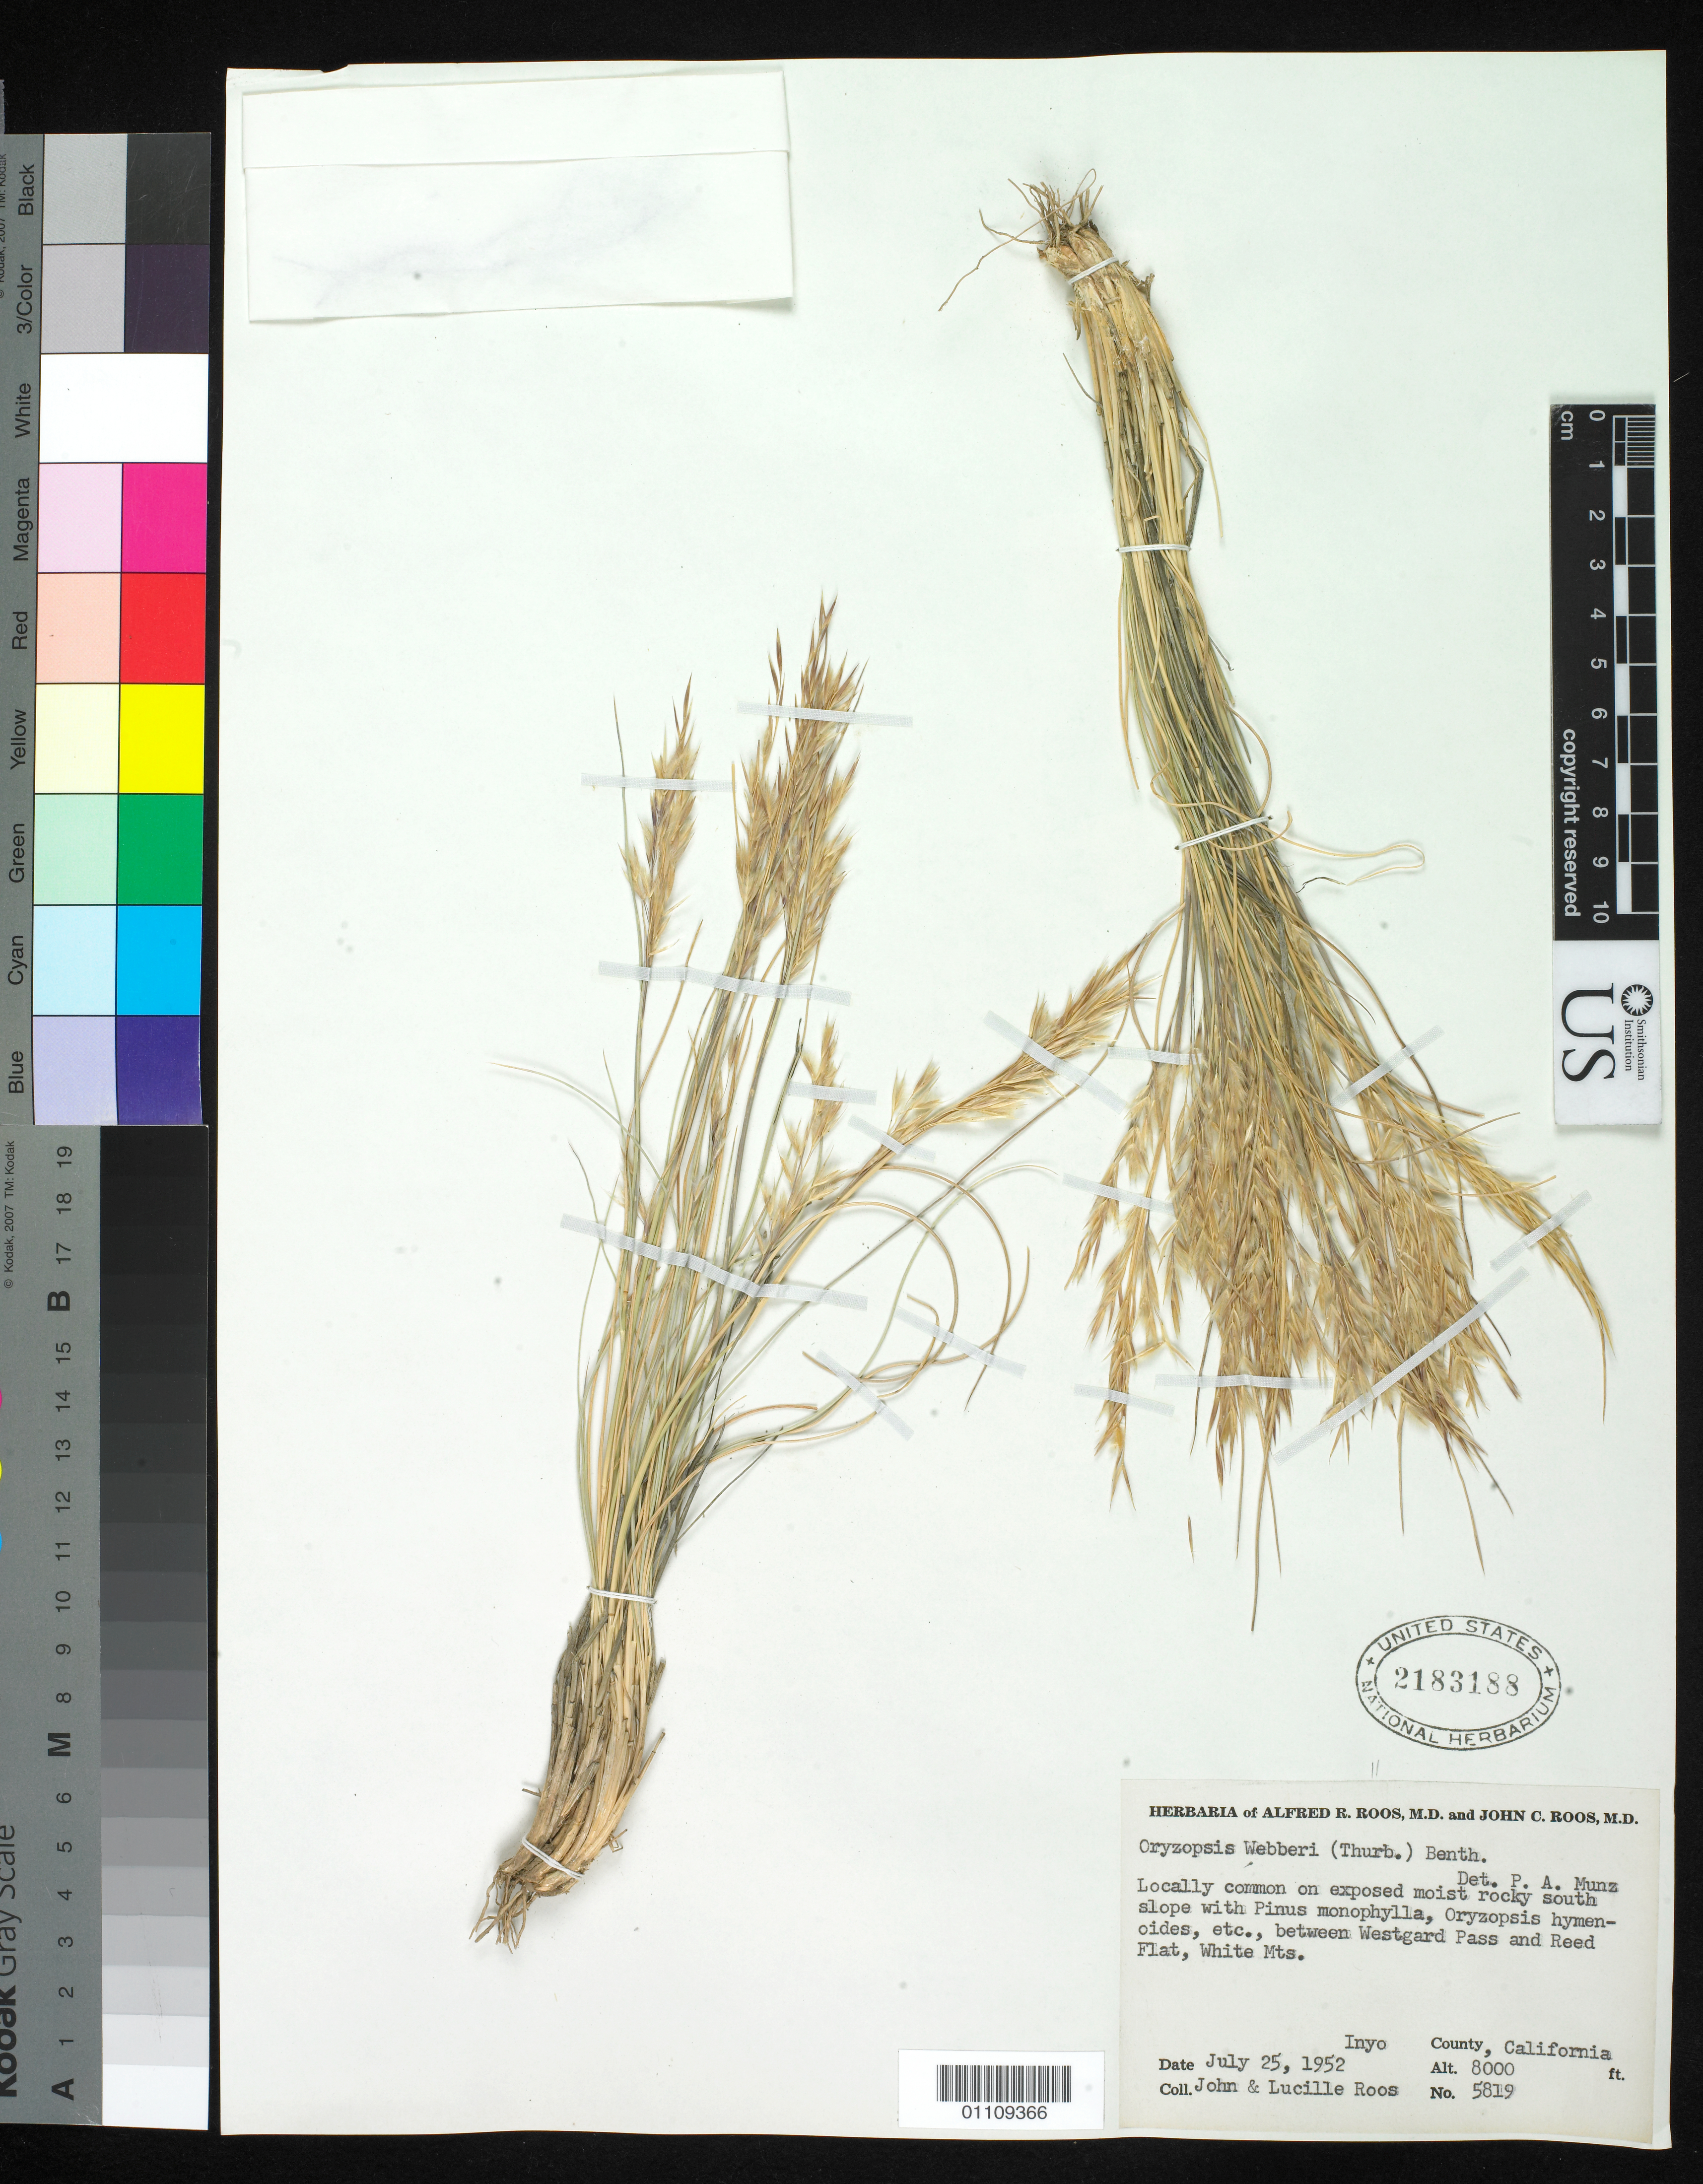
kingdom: Plantae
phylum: Tracheophyta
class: Liliopsida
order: Poales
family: Poaceae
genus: Eriocoma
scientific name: Eriocoma webberi ined.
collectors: J. C. Roos & L. Roos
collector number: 5819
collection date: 1952-07-25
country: United States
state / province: California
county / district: Inyo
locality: between Westgard Pass and Reed Flat, White Mountain.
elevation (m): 2438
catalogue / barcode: US 2183188